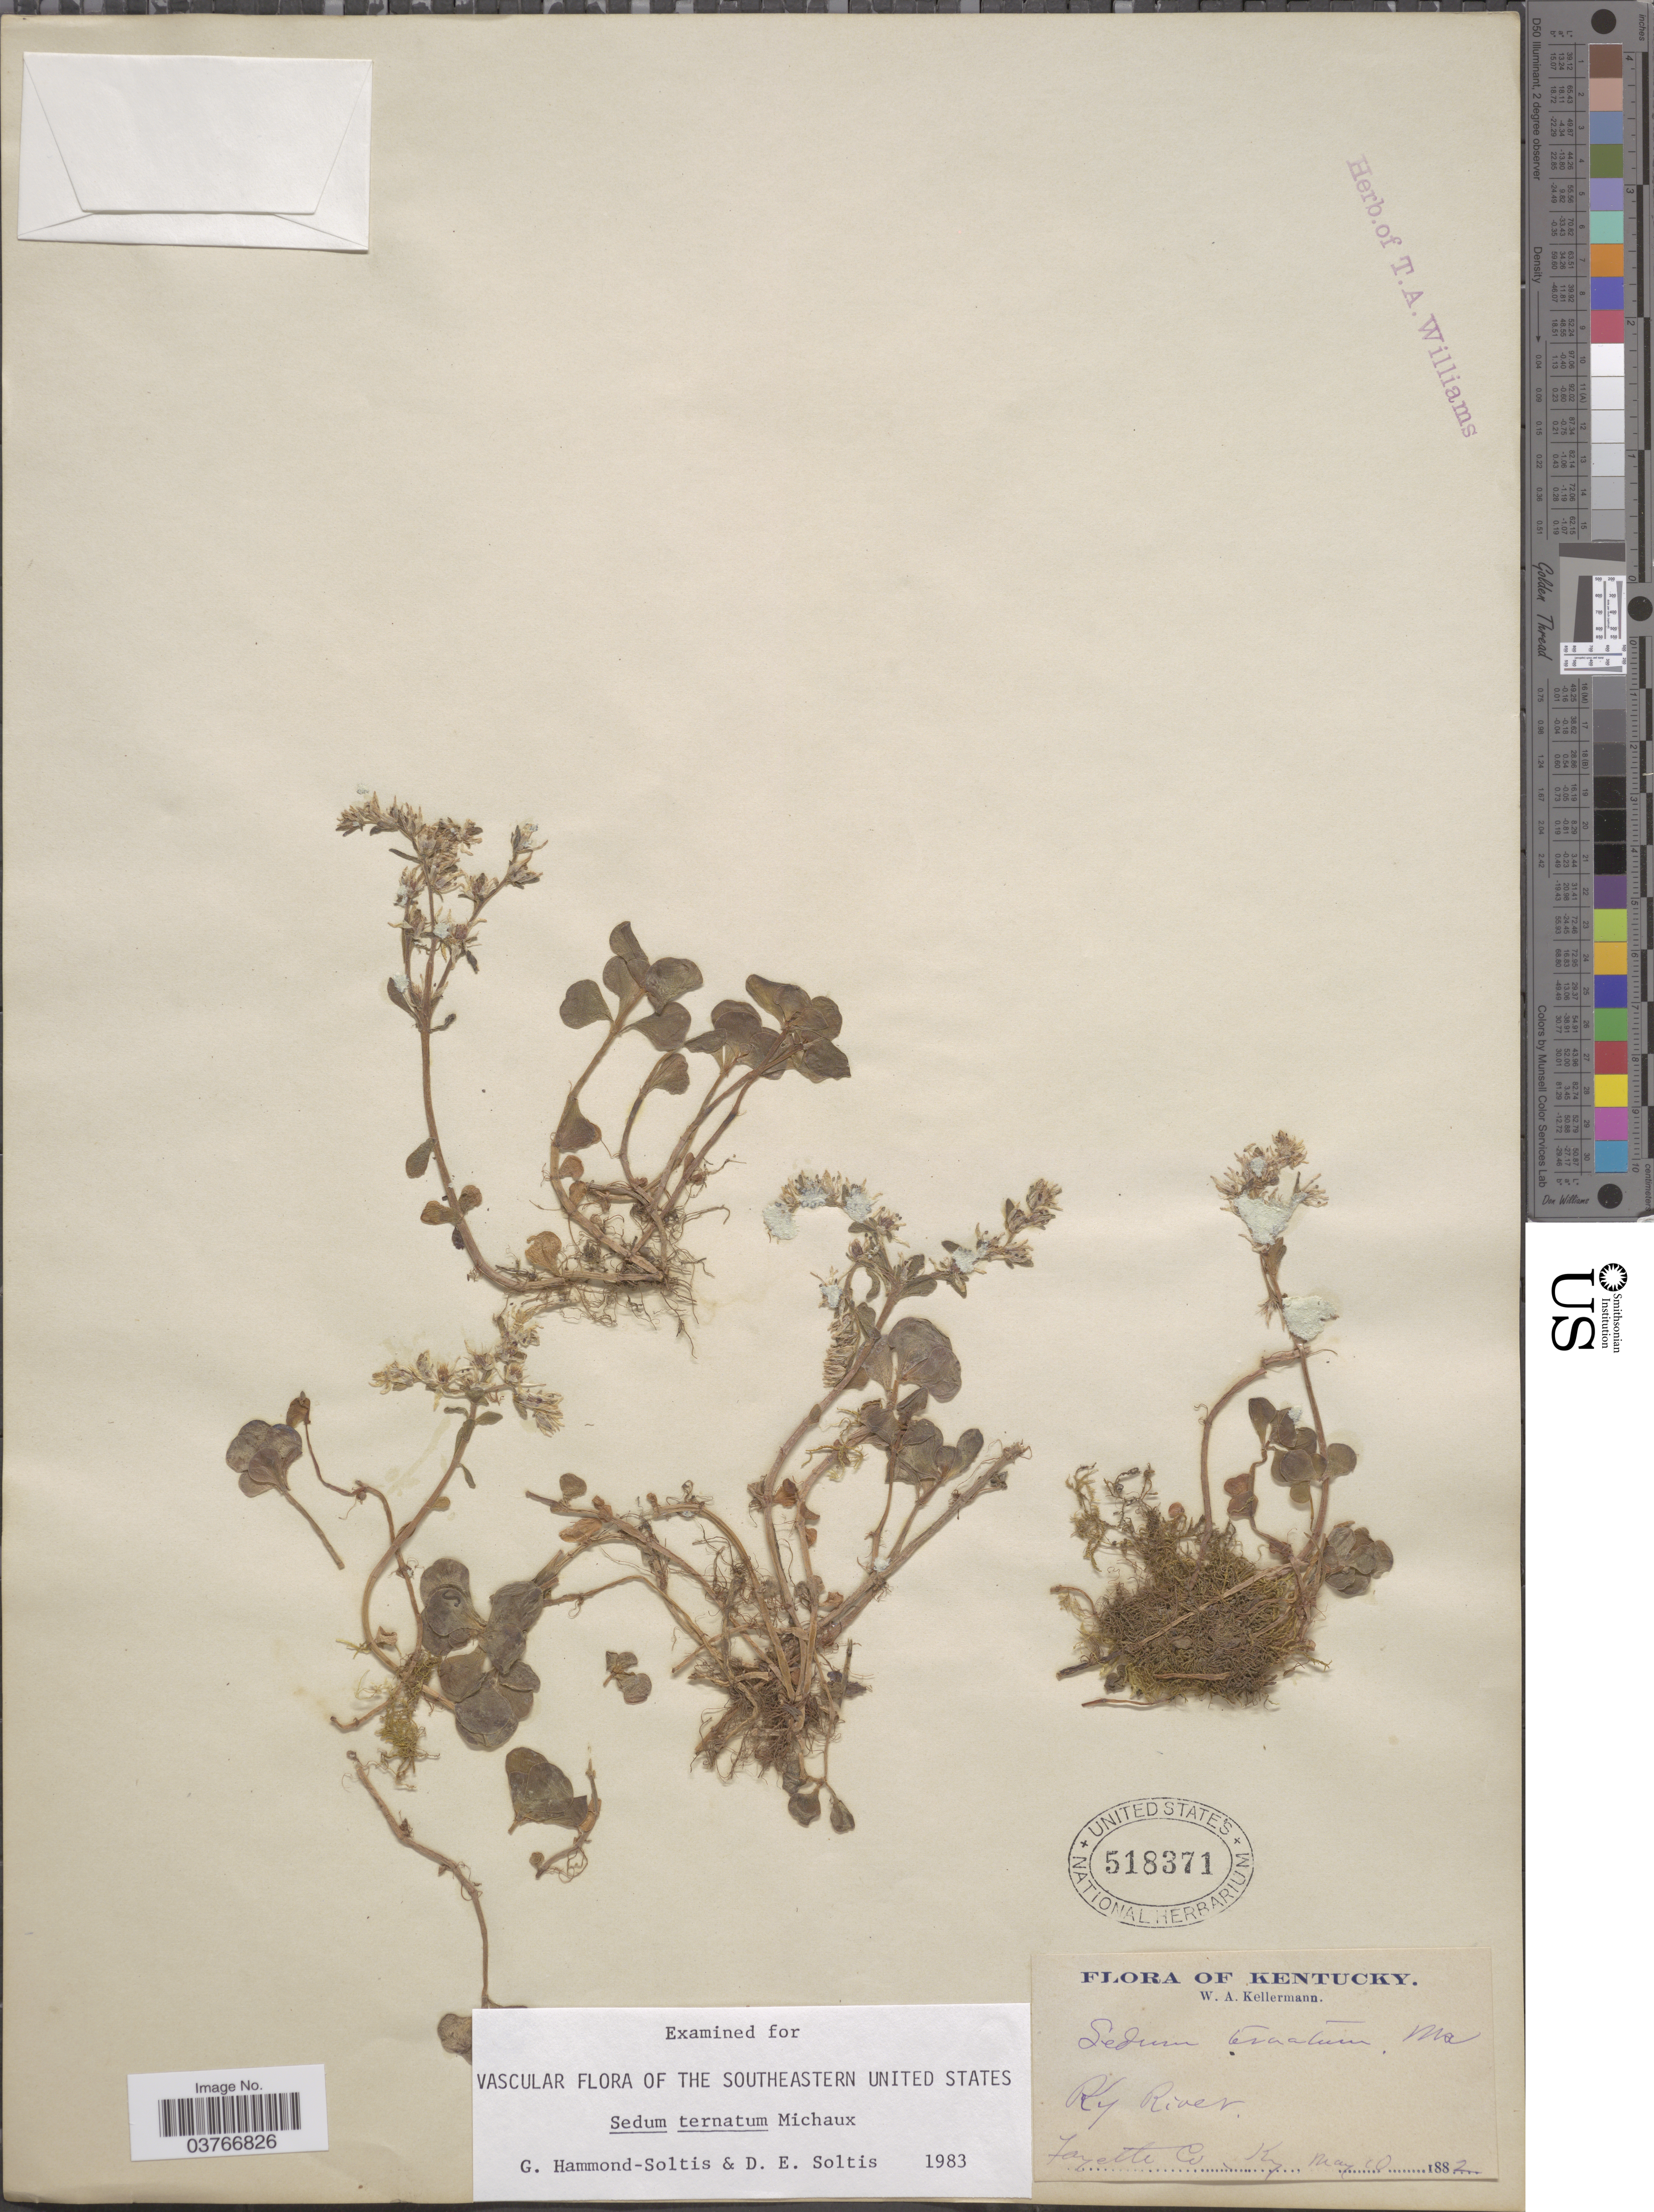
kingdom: Plantae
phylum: Tracheophyta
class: Magnoliopsida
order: Saxifragales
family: Crassulaceae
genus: Sedum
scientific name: Sedum ternatum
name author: Michx.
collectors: W. Kellerman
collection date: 1882-05-10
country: United States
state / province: Kentucky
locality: Ky River. Fayette Co.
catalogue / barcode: US 518371